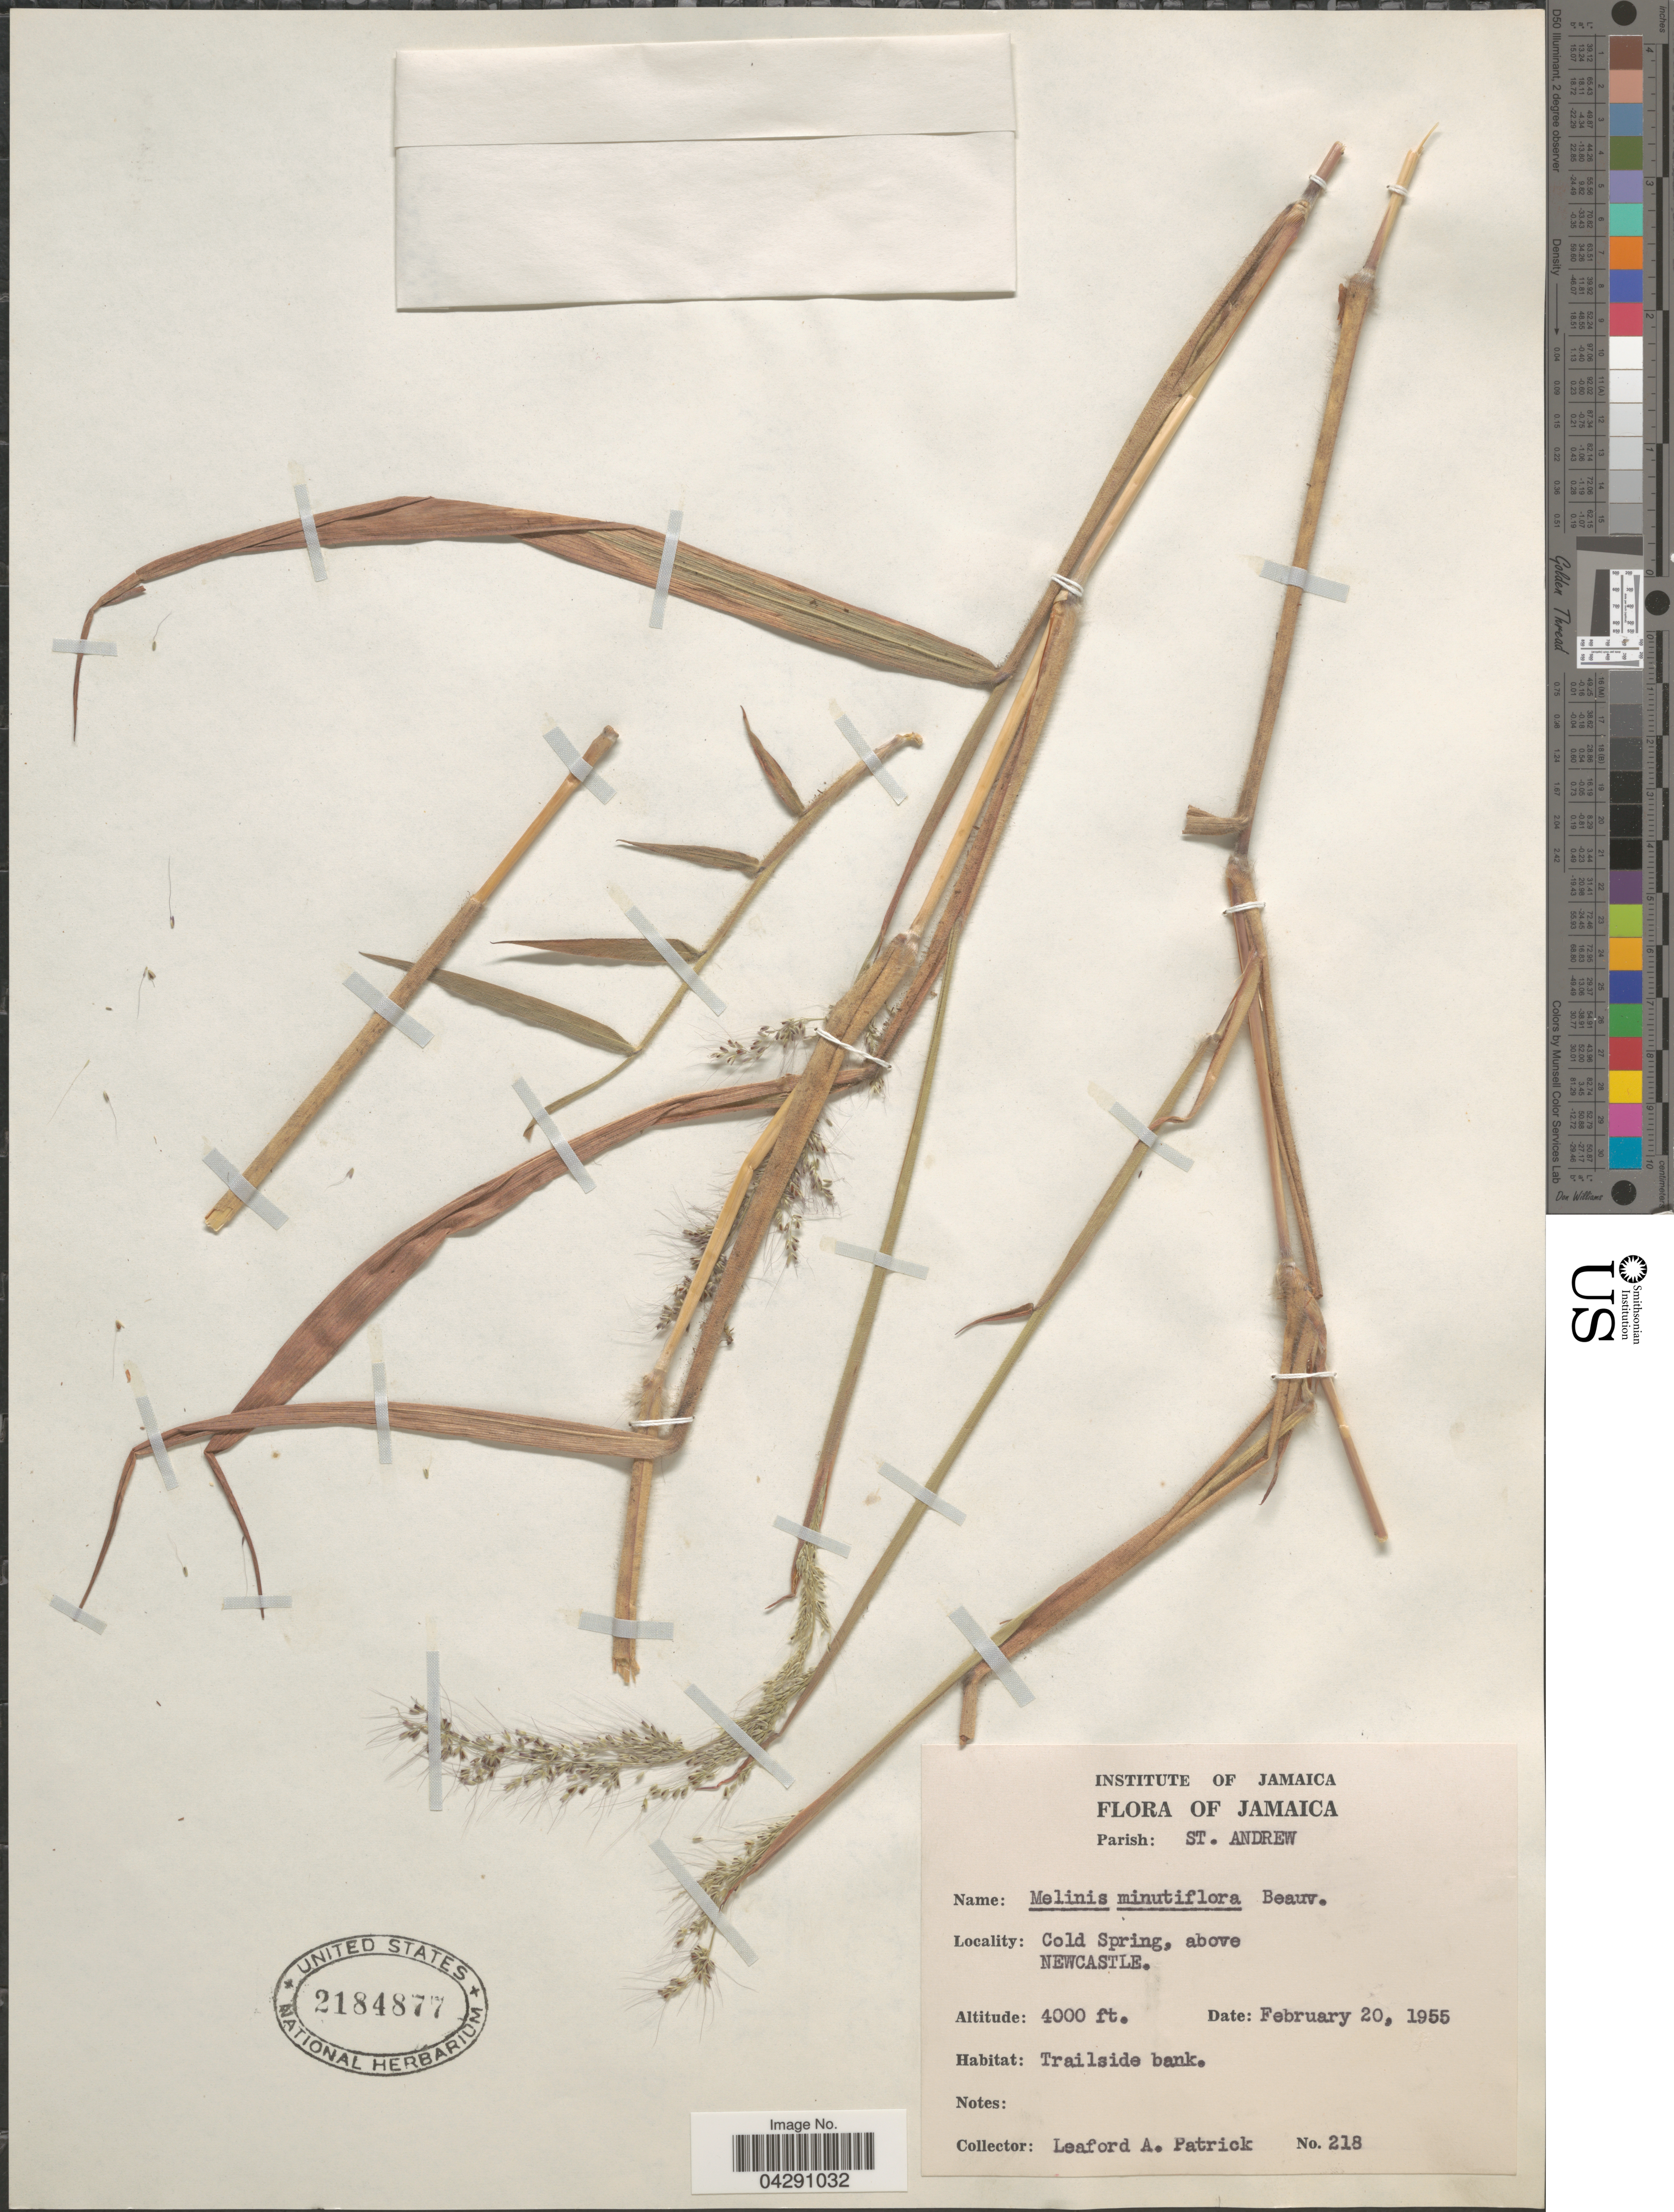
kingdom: Plantae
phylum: Tracheophyta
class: Liliopsida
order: Poales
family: Poaceae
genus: Melinis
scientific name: Melinis minutiflora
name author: P. Beauv.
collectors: L. Patrick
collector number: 218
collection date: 1955-02-20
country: Jamaica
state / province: Saint Andrew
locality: Parish: St. Andrew. Cold Spring, above Newcastle.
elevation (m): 1219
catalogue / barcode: US 2184877